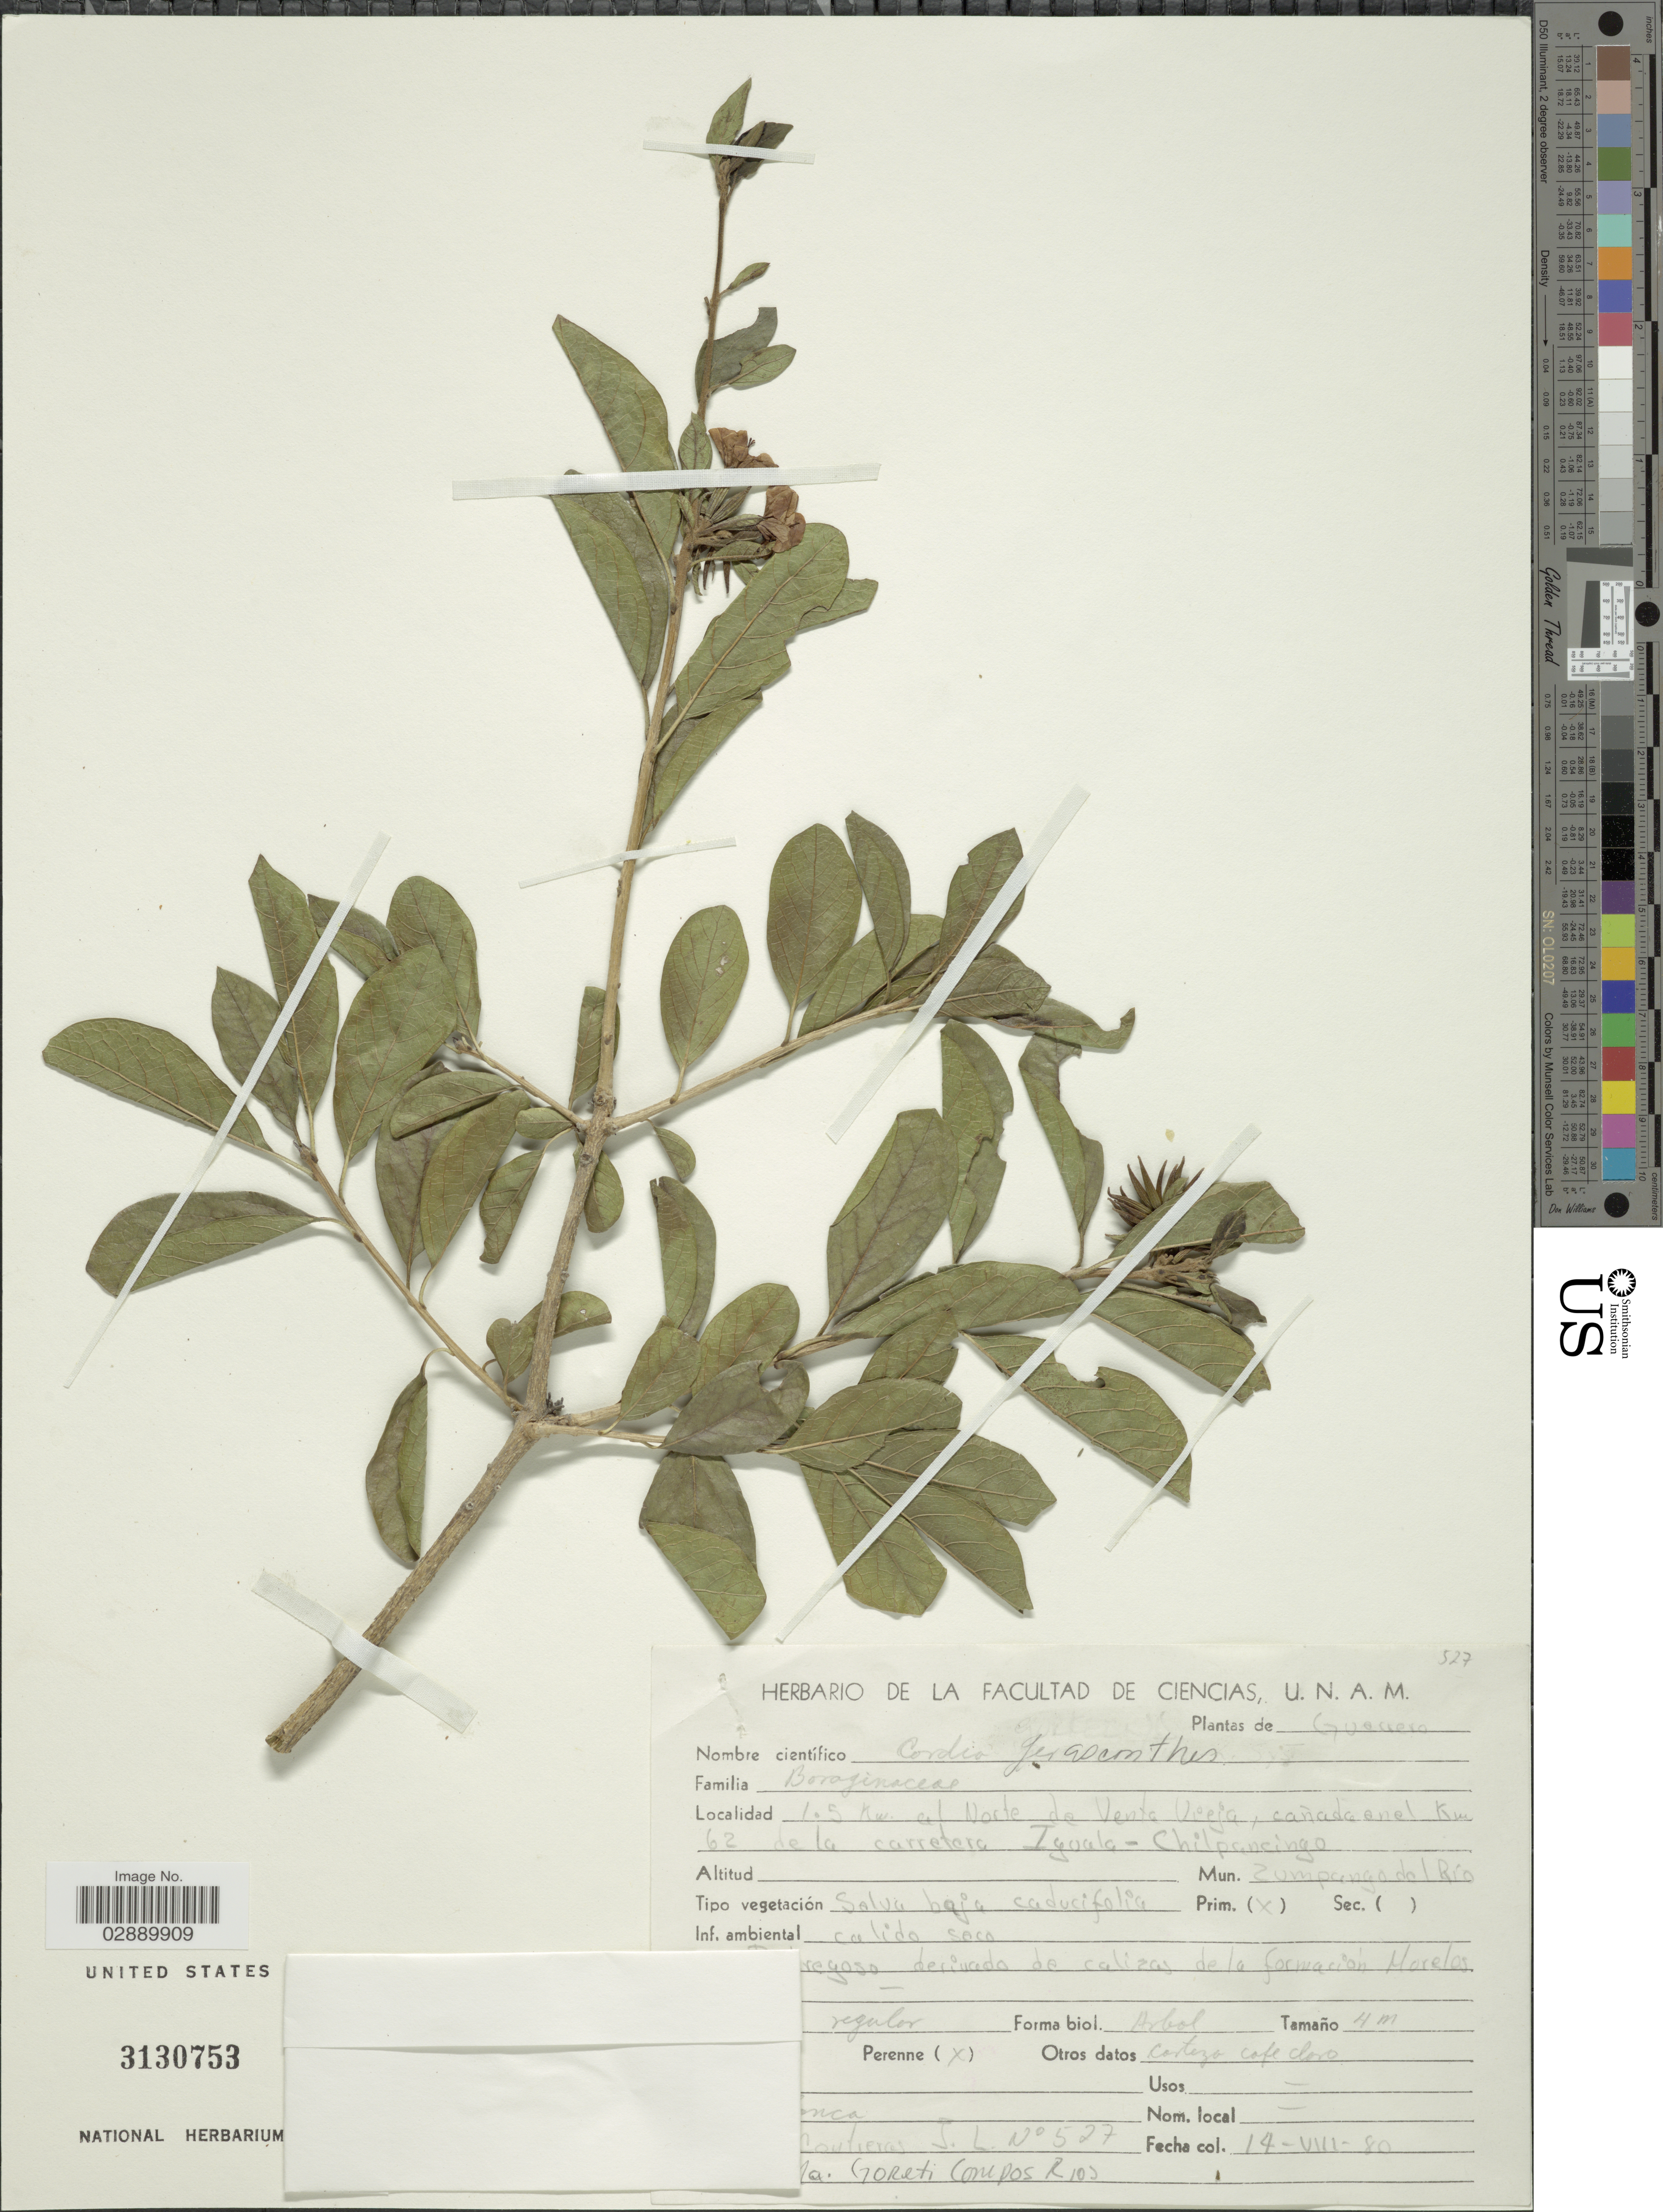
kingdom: Plantae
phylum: Tracheophyta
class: Magnoliopsida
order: Boraginales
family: Cordiaceae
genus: Cordia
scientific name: Cordia gerascanthus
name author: L.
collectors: Collector illegible & M. Campos Rios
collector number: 527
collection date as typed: Transcribed d/m/y: 14/8/80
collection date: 1980-08-14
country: Mexico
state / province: Guerrero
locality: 1.5 km of Norte de Venta Vieja, cañada en el Km. 62 de la carretera Iguala-Chilpancingo, Mun. Zumpango del Rio.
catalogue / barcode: US 3130753